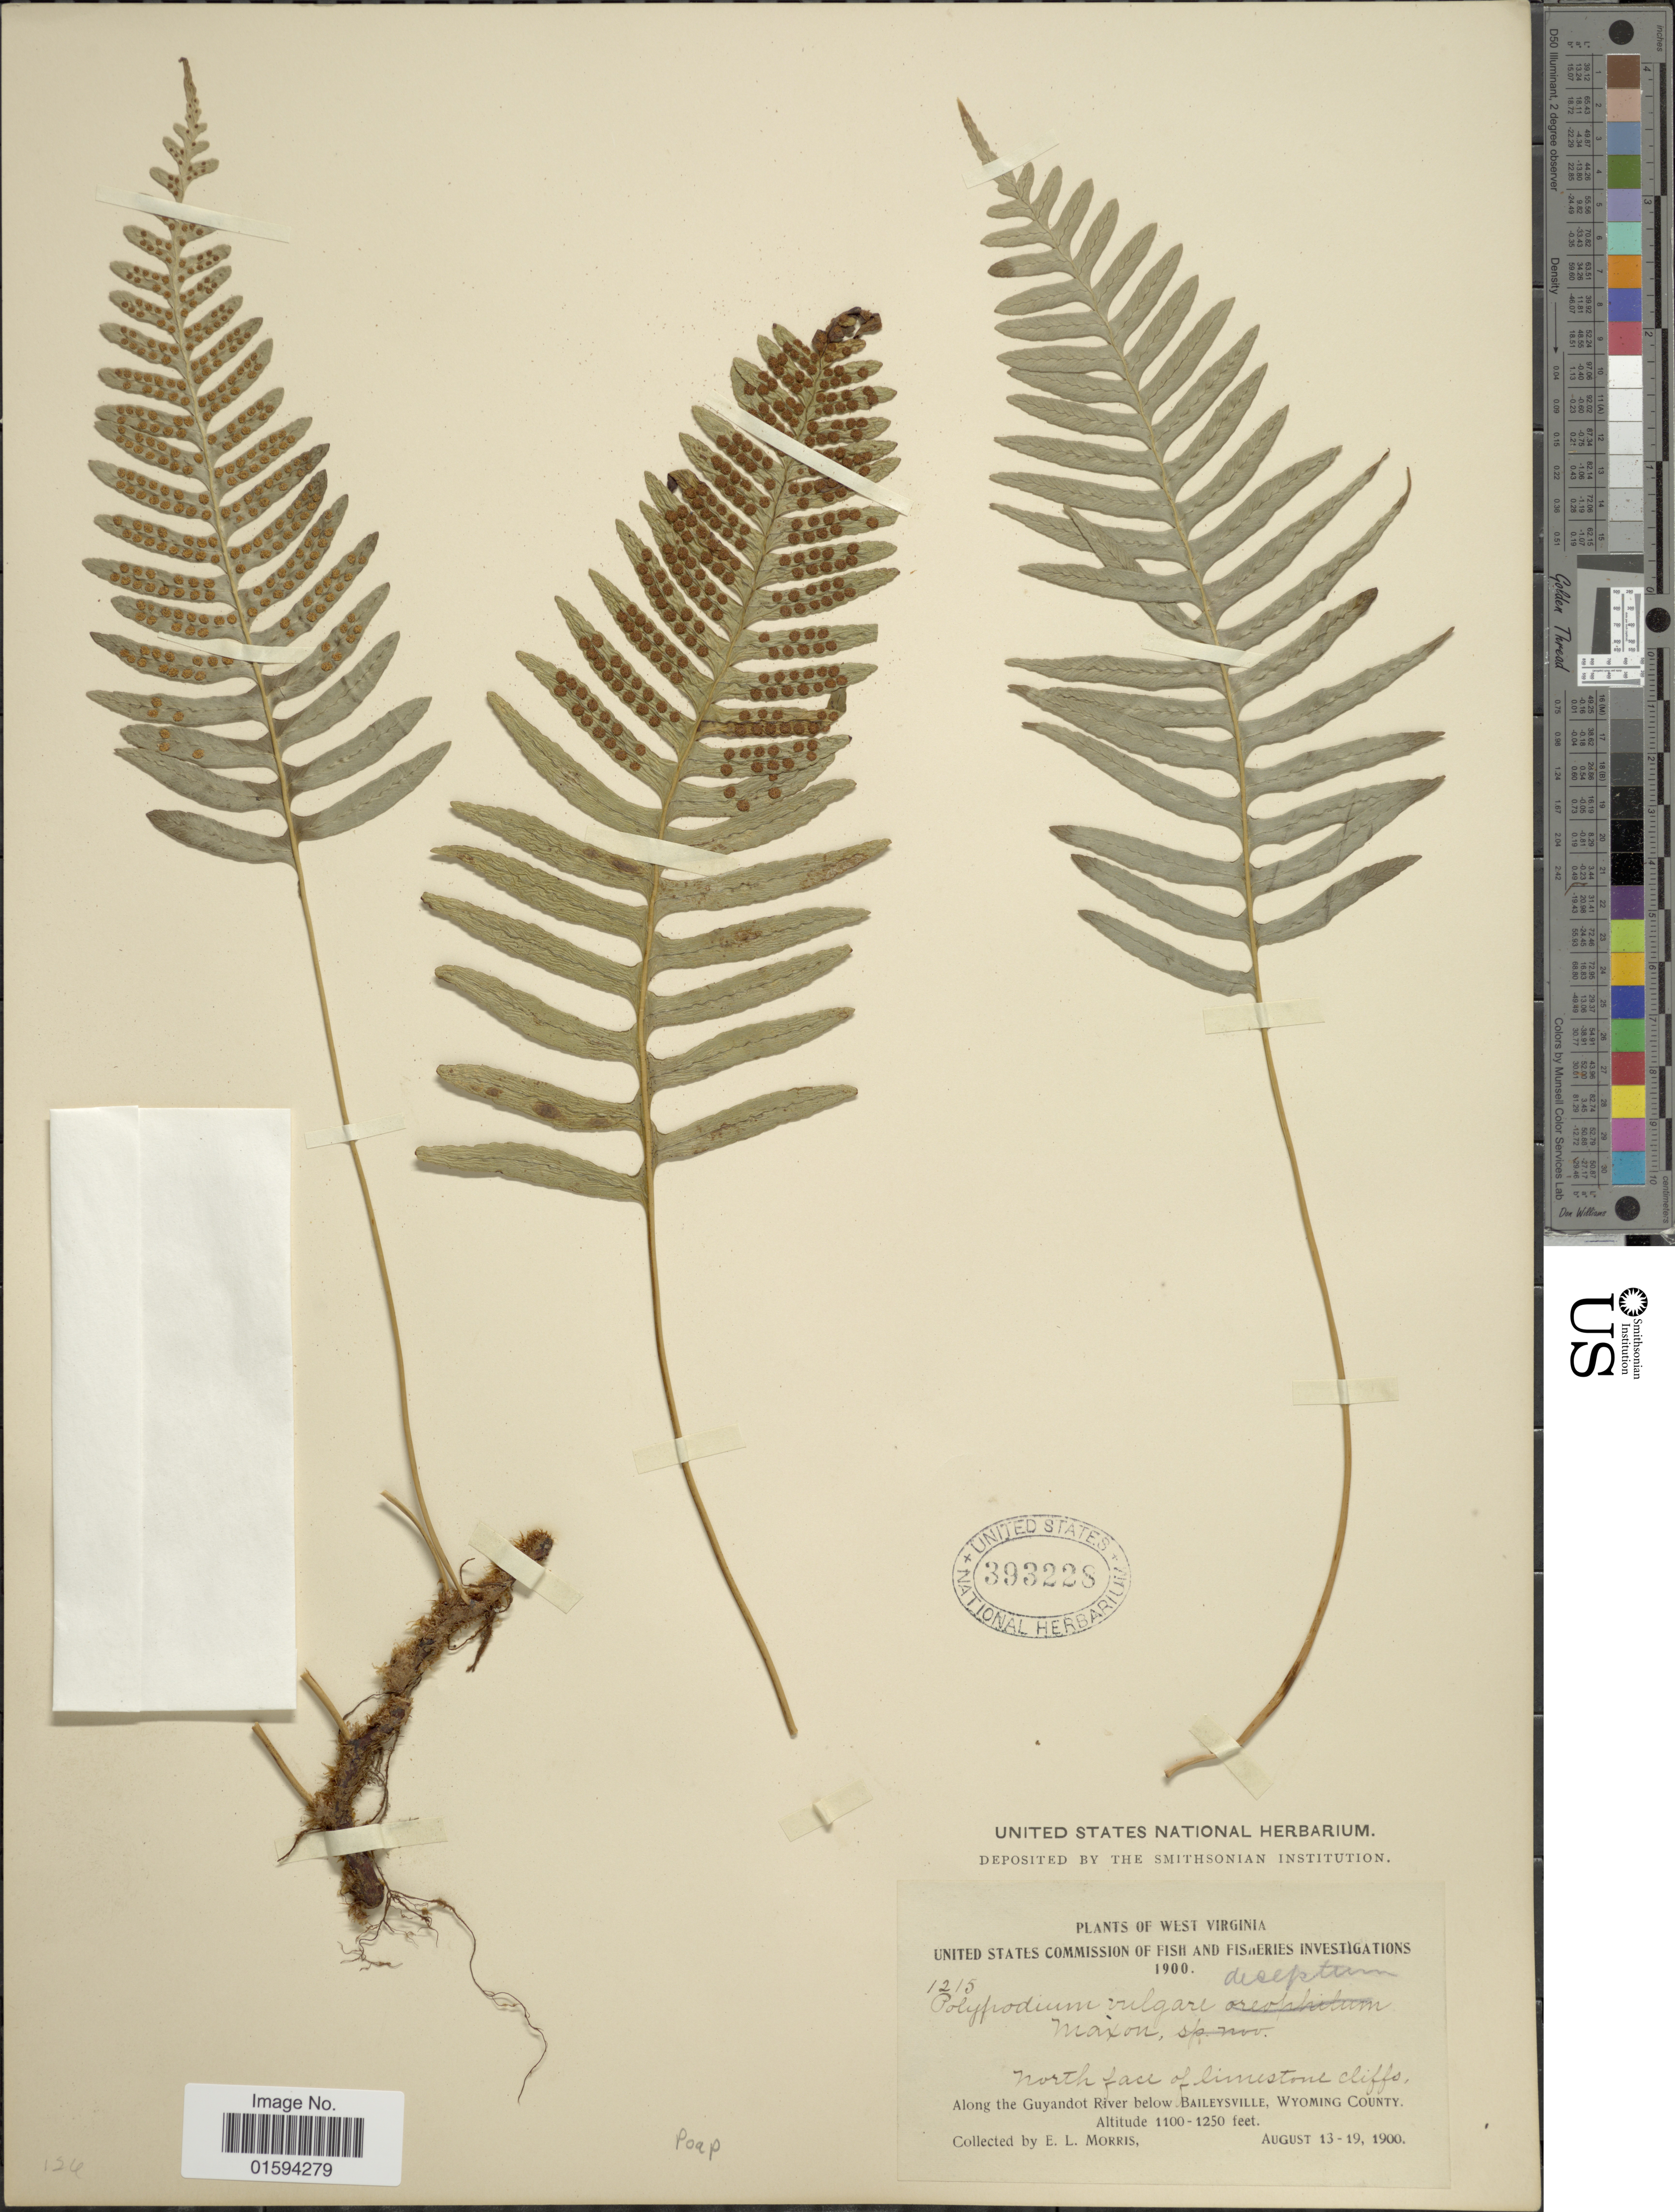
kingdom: Plantae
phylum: Tracheophyta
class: Polypodiopsida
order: Polypodiales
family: Polypodiaceae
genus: Polypodium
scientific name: Polypodium appalachianum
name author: Haufler & Windham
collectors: E. Morris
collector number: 1215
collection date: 1900-08-13/1900-08-19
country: United States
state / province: West Virginia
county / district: Wyoming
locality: North face of limestone cliffs, along the Guyanadot River below Baileysville, Wyoming County.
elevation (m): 335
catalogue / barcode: US 393228